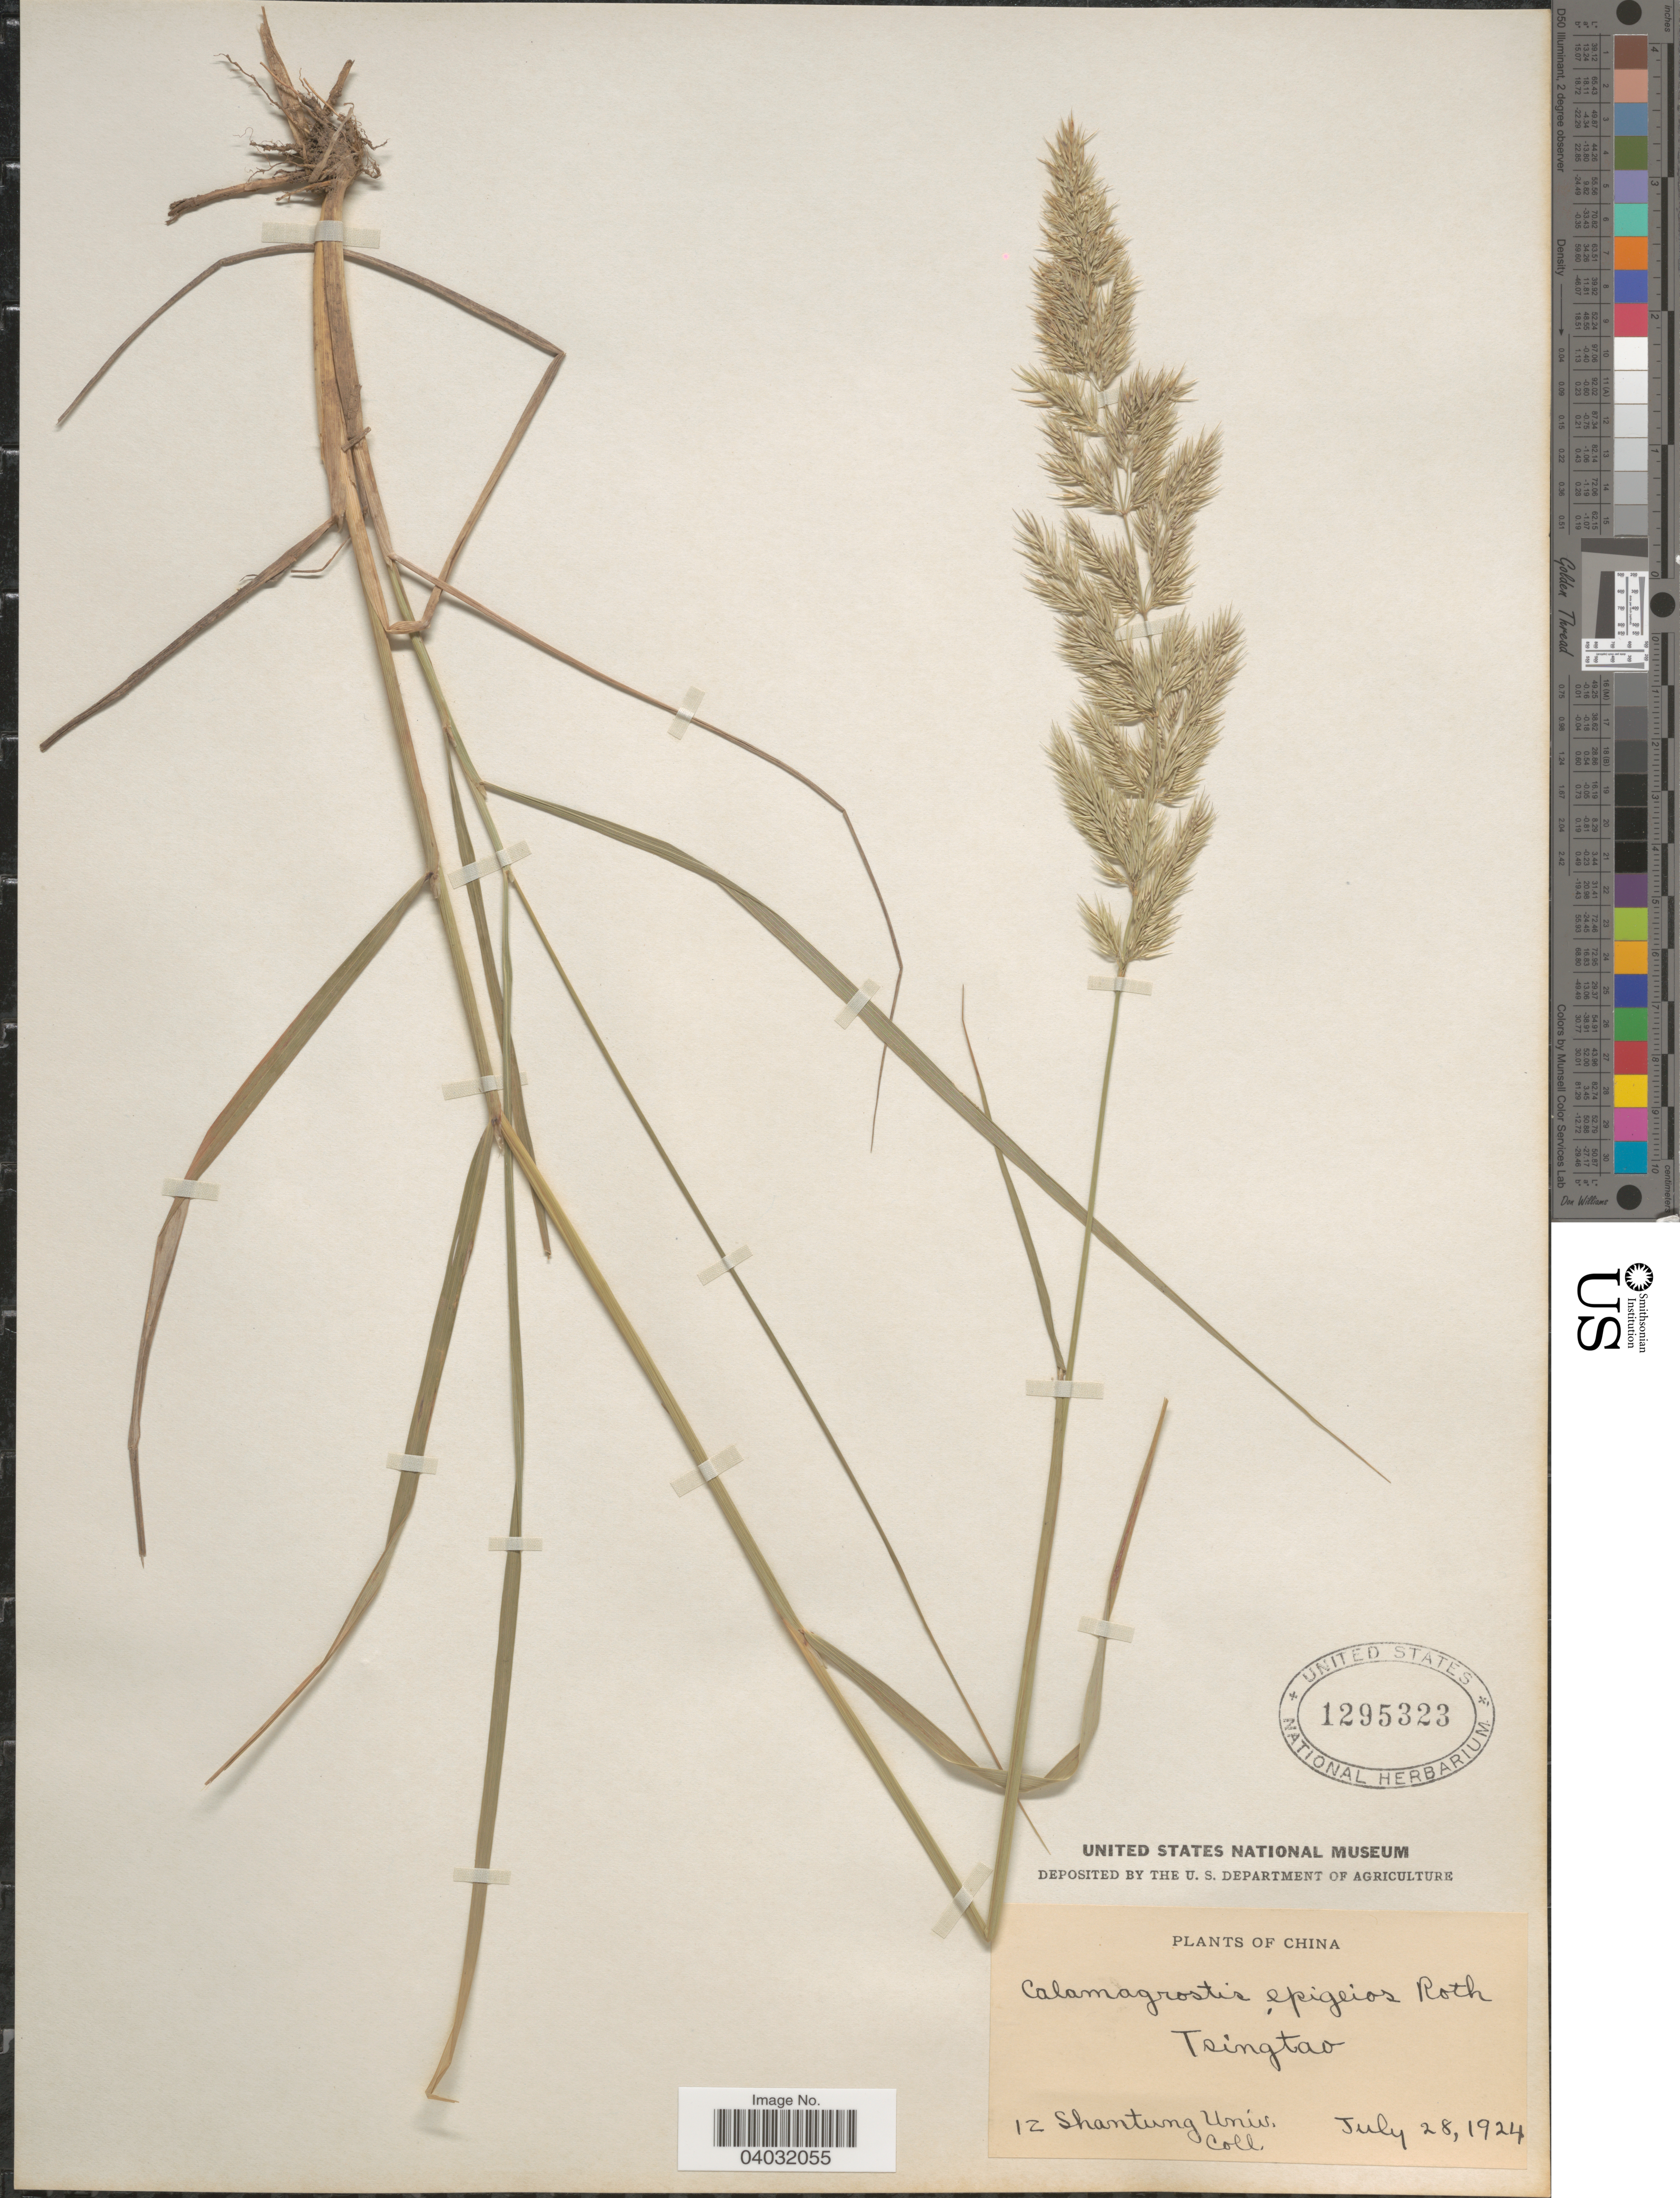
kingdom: Plantae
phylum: Tracheophyta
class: Liliopsida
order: Poales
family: Poaceae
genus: Calamagrostis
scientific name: Calamagrostis epigeios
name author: (L.) Roth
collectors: Shantung University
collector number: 12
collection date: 1924-07-28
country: China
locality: Tsingtao.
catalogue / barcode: US 1295323